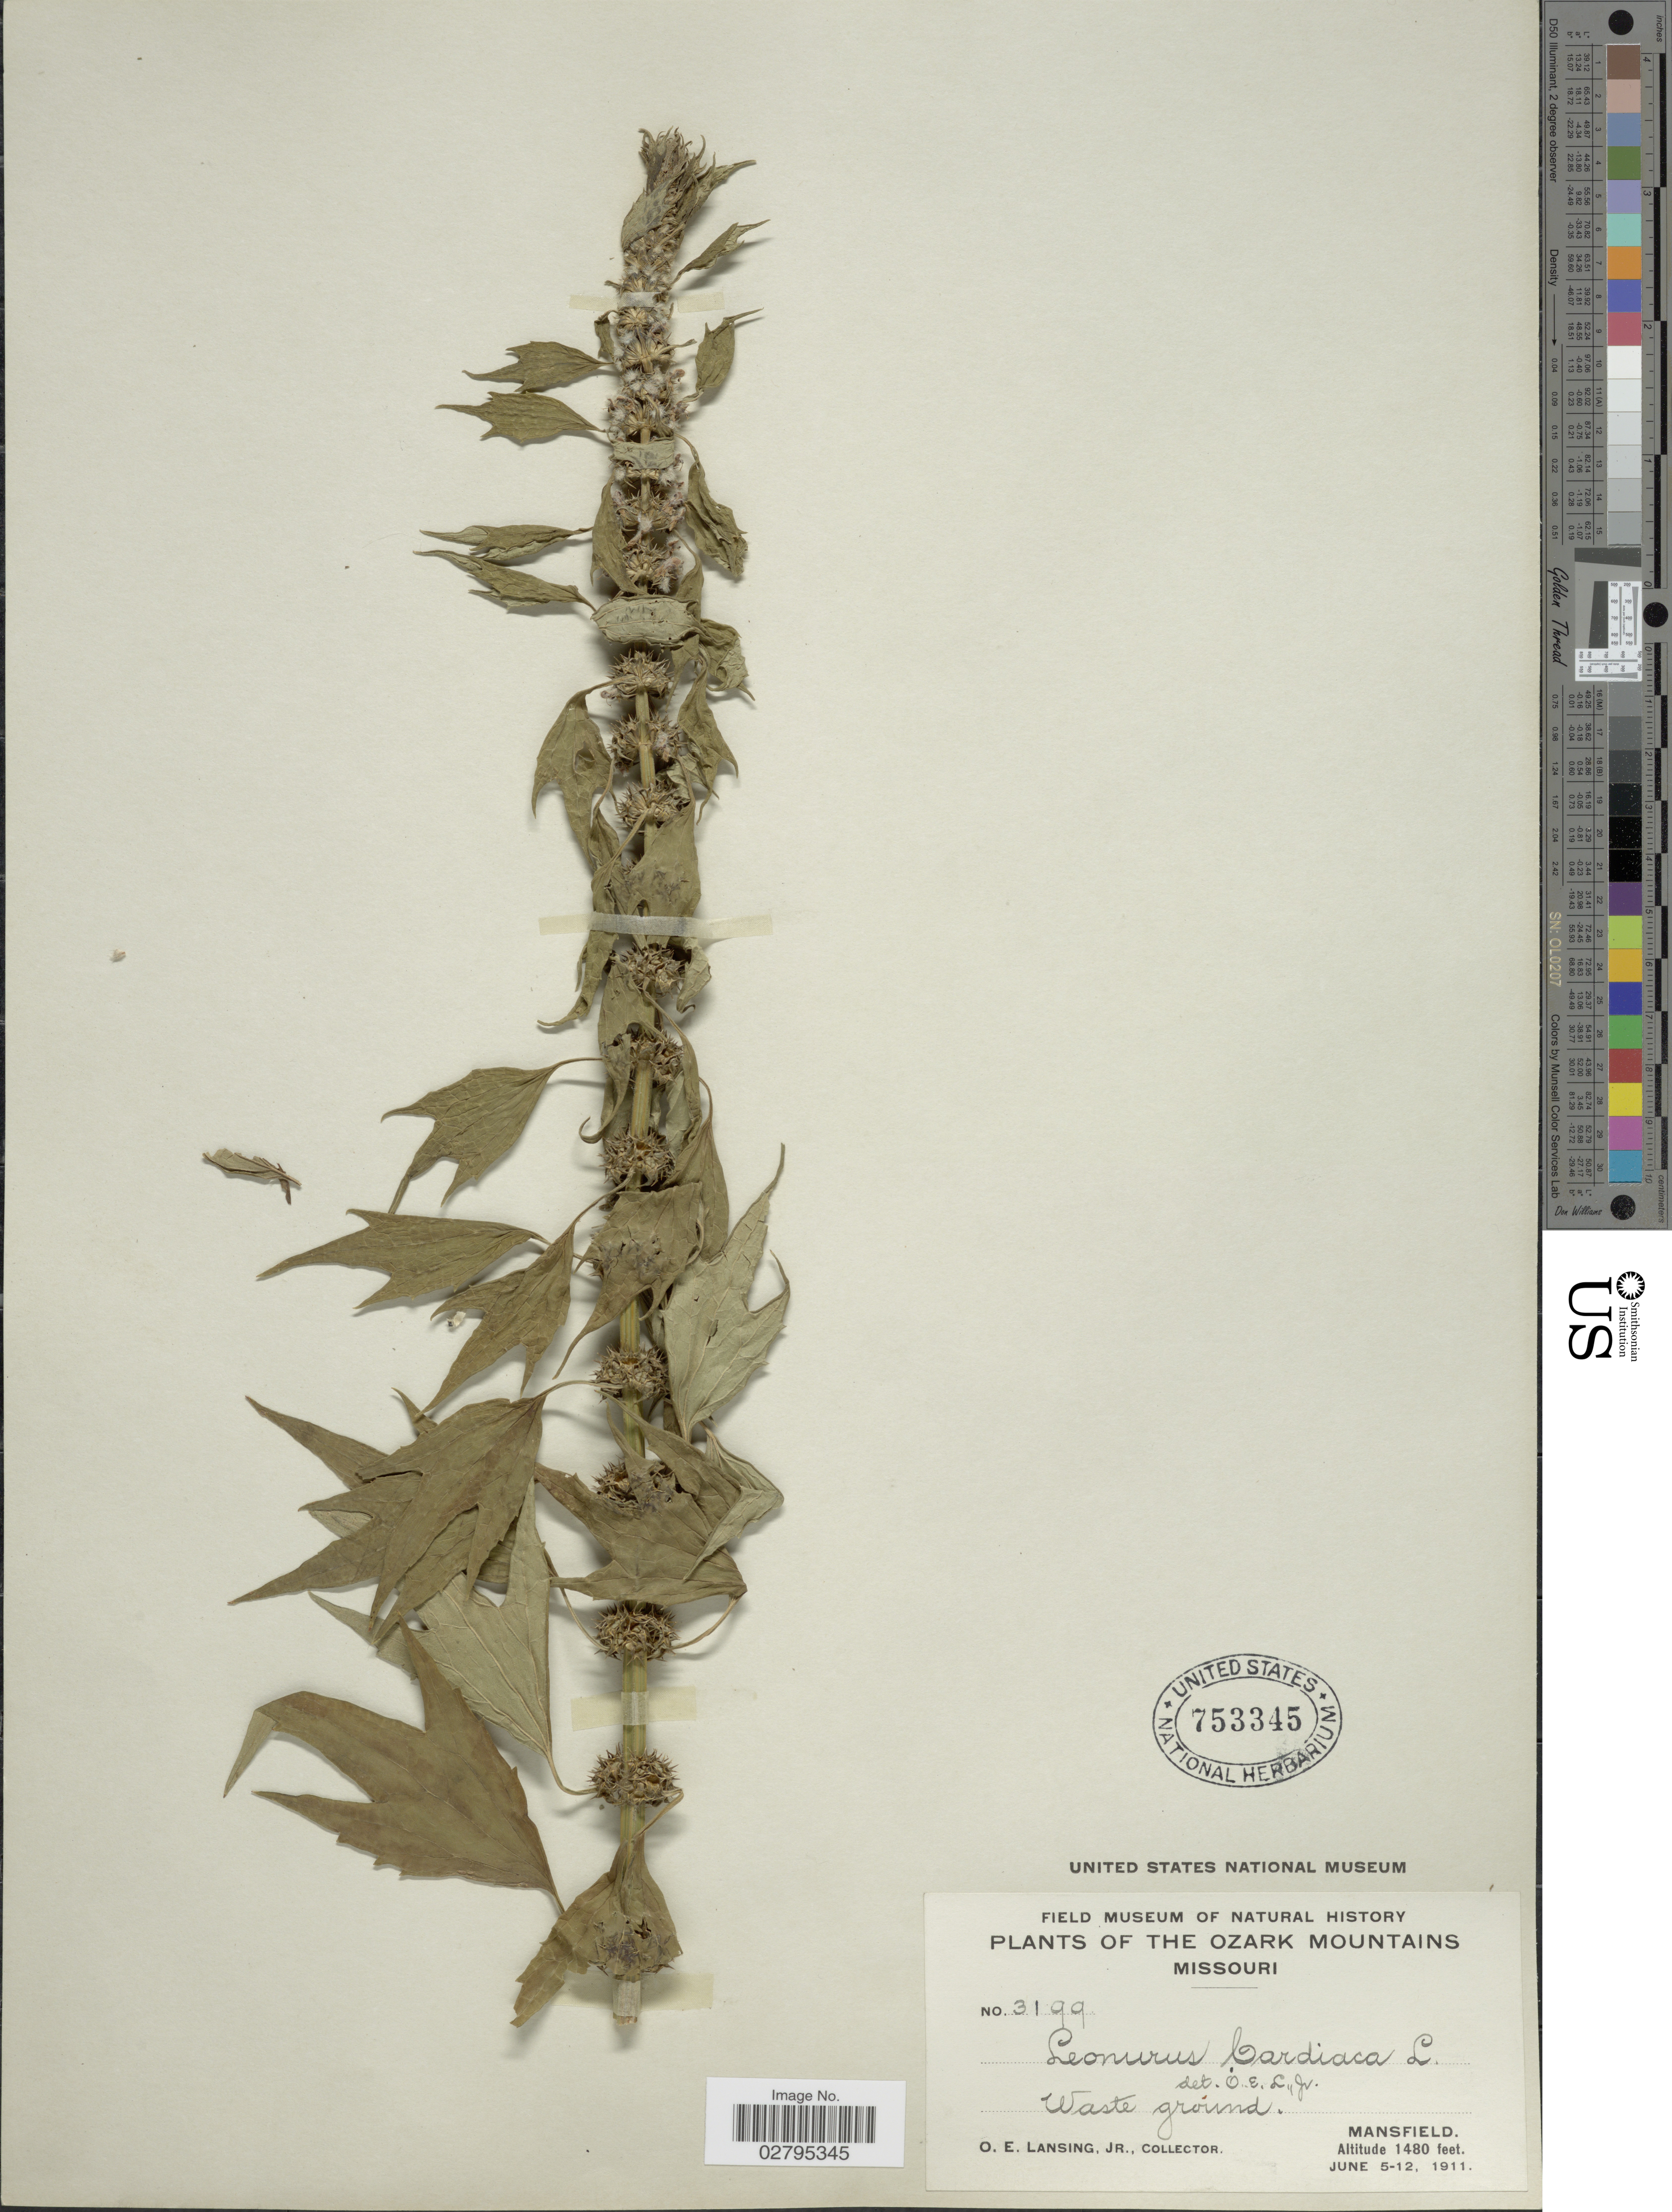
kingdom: Plantae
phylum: Tracheophyta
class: Magnoliopsida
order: Lamiales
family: Lamiaceae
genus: Leonurus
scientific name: Leonurus cardiaca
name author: L.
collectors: O. Lansing Jr.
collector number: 3199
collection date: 1911-06-05/1911-06-12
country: United States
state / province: Missouri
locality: The Ozark Mountains, Mansfield.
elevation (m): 451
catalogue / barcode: US 753345